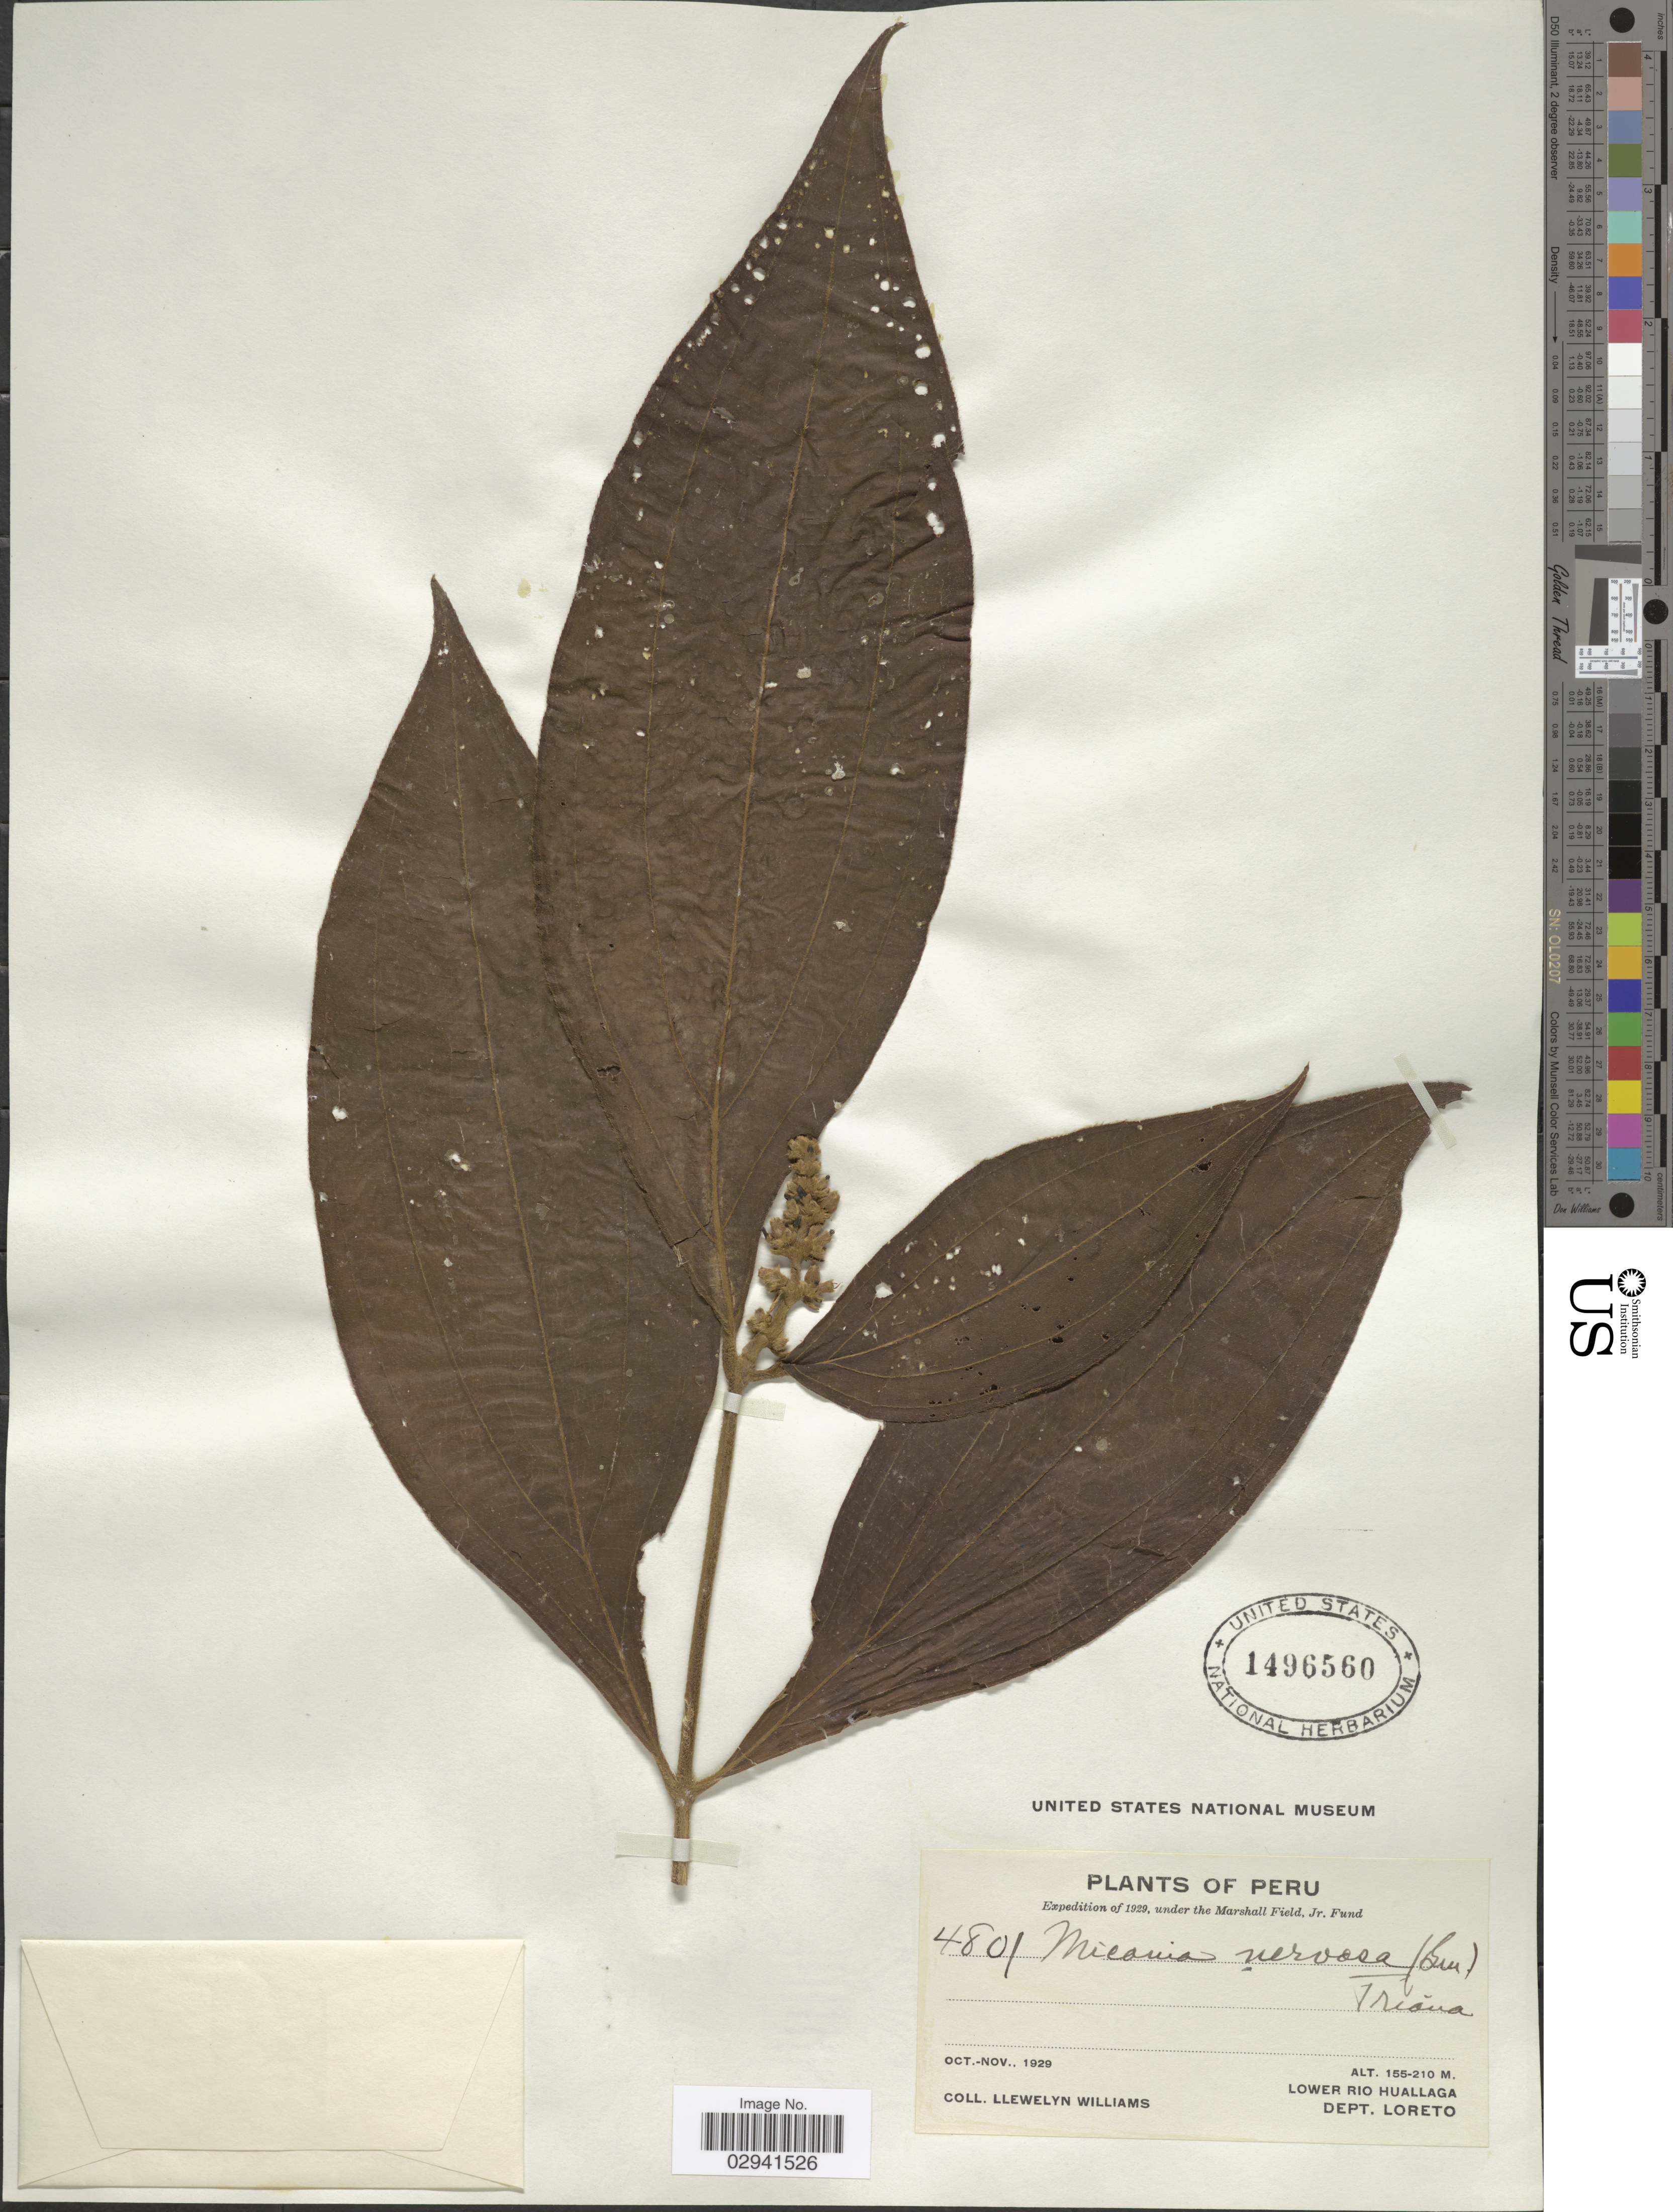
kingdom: Plantae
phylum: Tracheophyta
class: Magnoliopsida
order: Myrtales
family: Melastomataceae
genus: Miconia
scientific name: Miconia nervosa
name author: (Sm.) Triana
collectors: Ll. Williams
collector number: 4801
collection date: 1929-10/1929-11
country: Peru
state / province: Loreto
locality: Lower Rio Huallaga, Dept. Loreto.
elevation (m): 155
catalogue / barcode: US 1496560